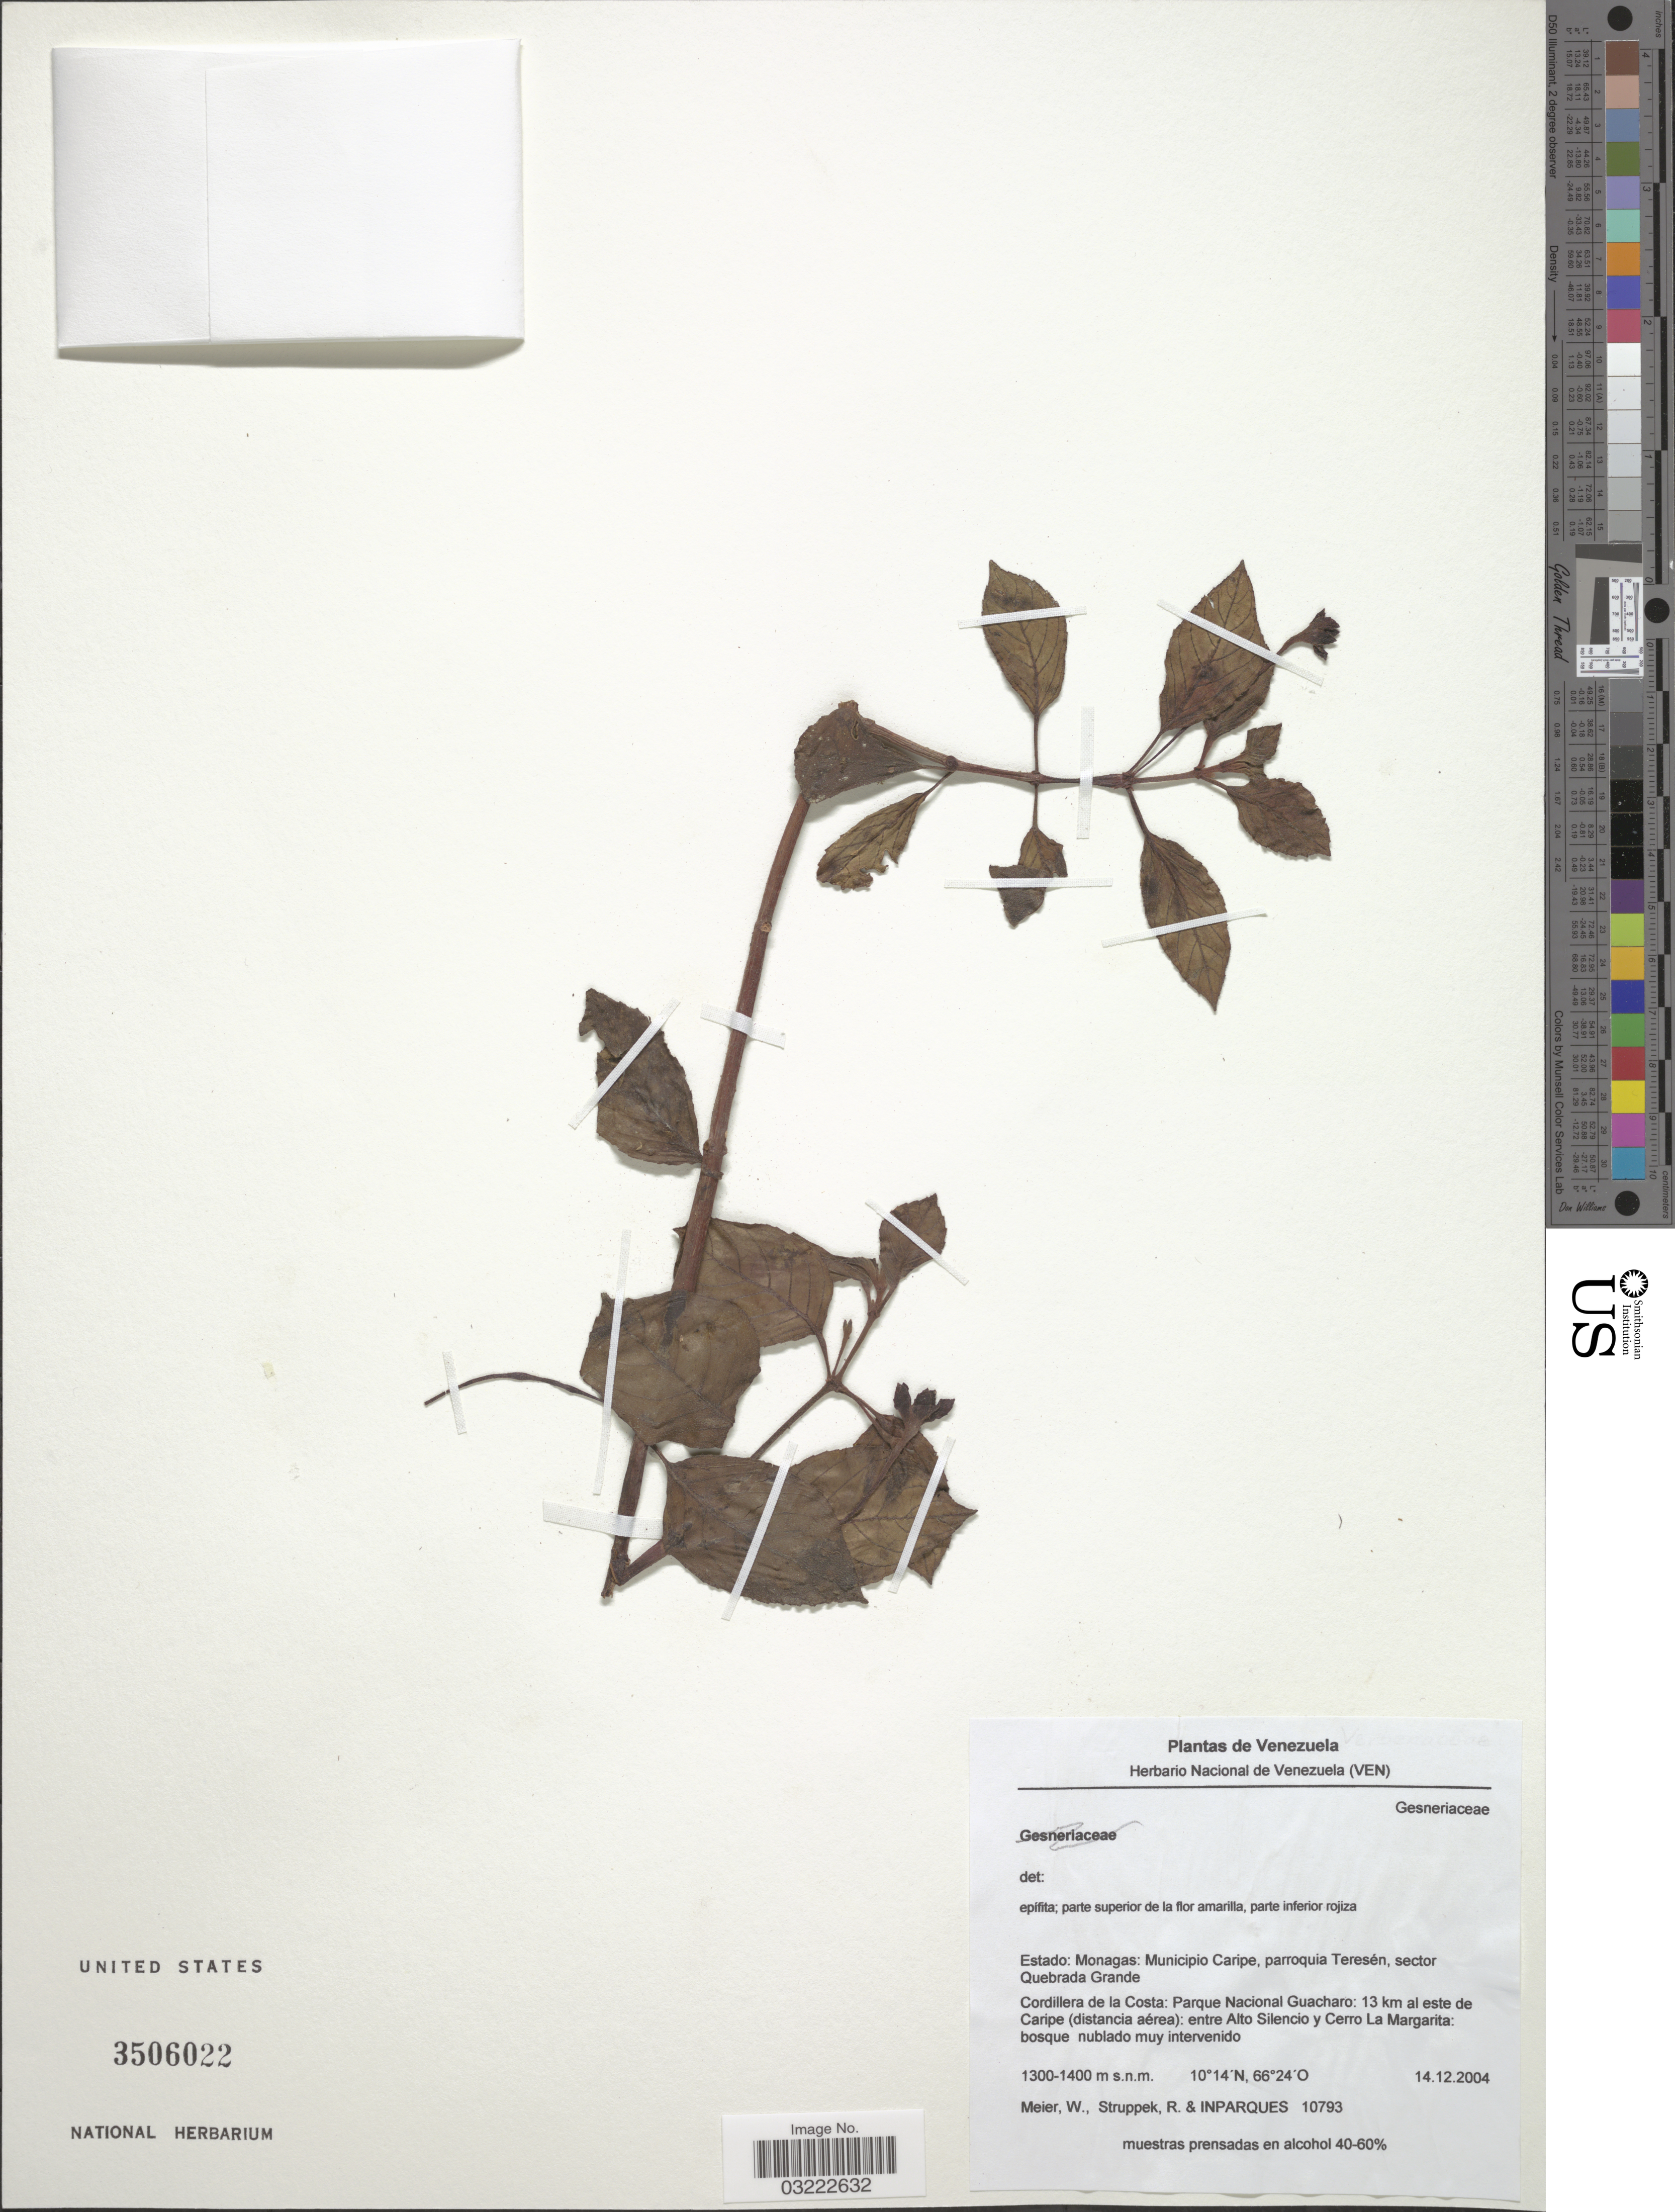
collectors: W. Meier, R. Struppek & Inparques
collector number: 10793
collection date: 2004-12-14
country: Venezuela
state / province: Monagas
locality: Municipio Caripe, parroquia Teresén, sector Quebrada Grande, Cordillera de la Costa: Parque Nacional Guacharo: 13 km al este de Caripe (distancia aérea): entre Alto Silencio y Cerro La Margarita.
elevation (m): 1300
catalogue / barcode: US 3506022